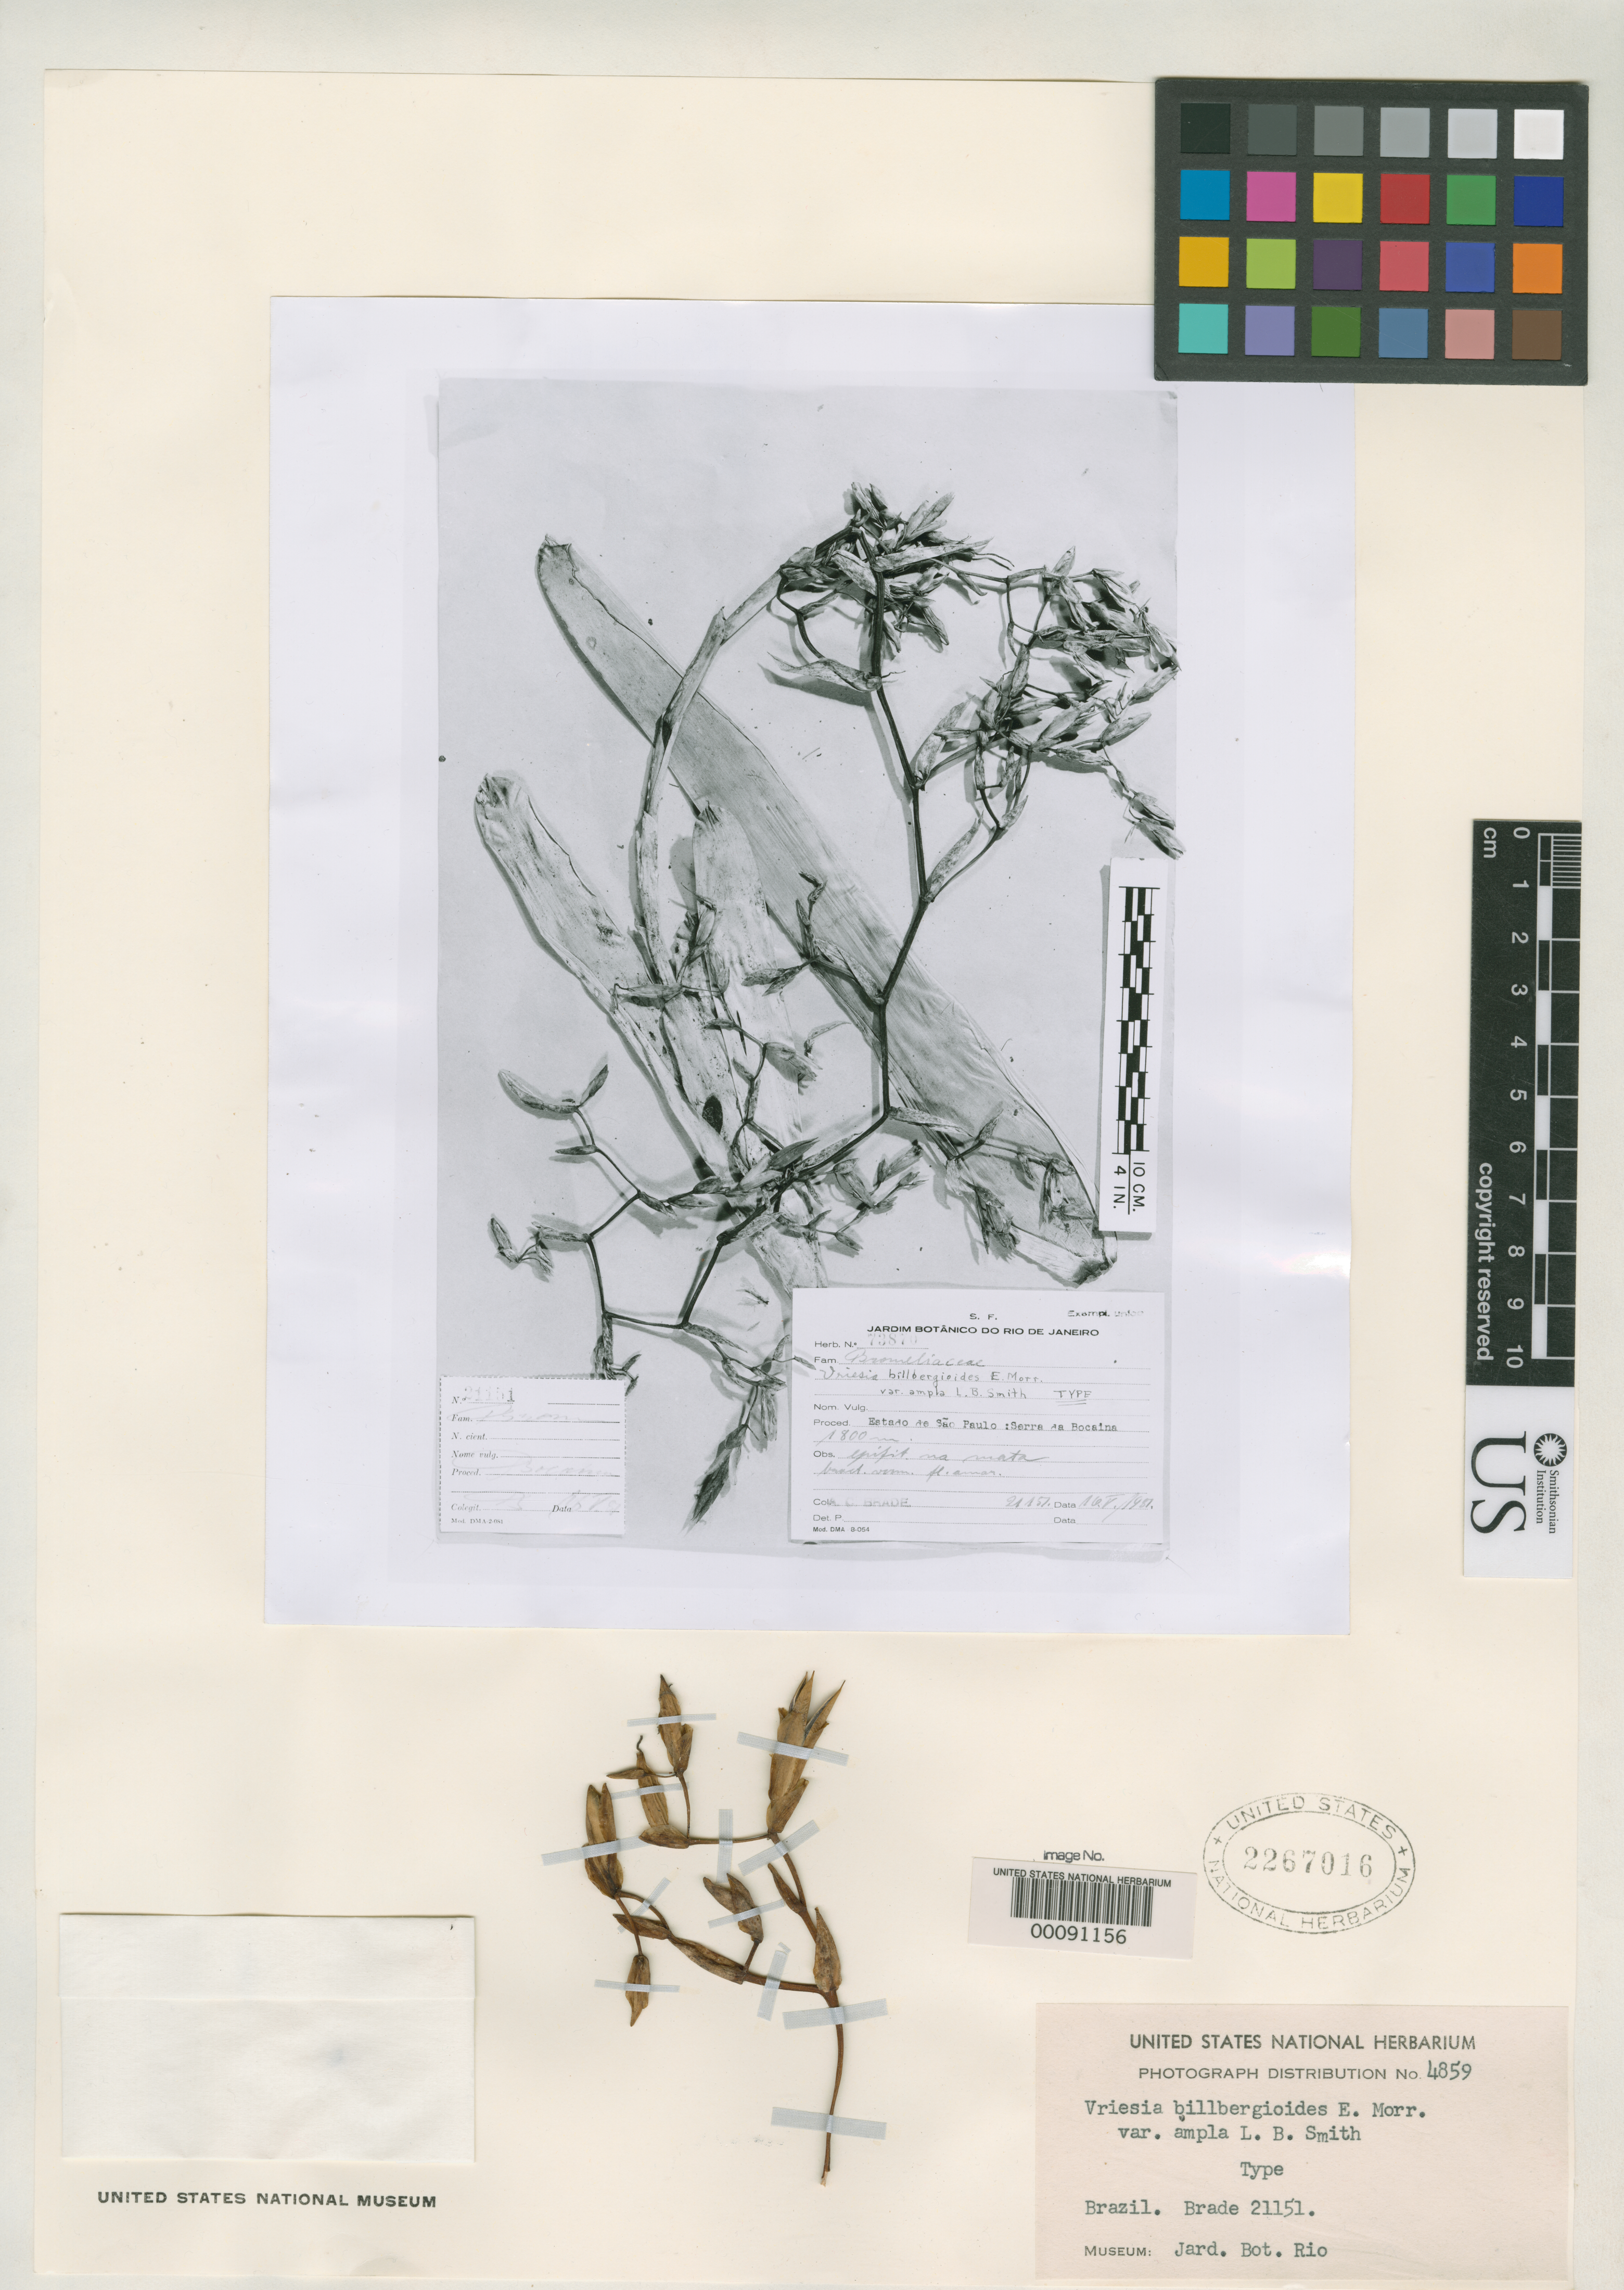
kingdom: Plantae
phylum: Tracheophyta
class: Liliopsida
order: Poales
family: Bromeliaceae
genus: Vriesea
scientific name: Vriesea billbergioides var. ampla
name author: L.B. Sm.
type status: Isotype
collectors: A. C. Brade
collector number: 21151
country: Brazil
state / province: São Paulo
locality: Serra da Bocaina.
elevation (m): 1800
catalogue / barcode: US 2267016